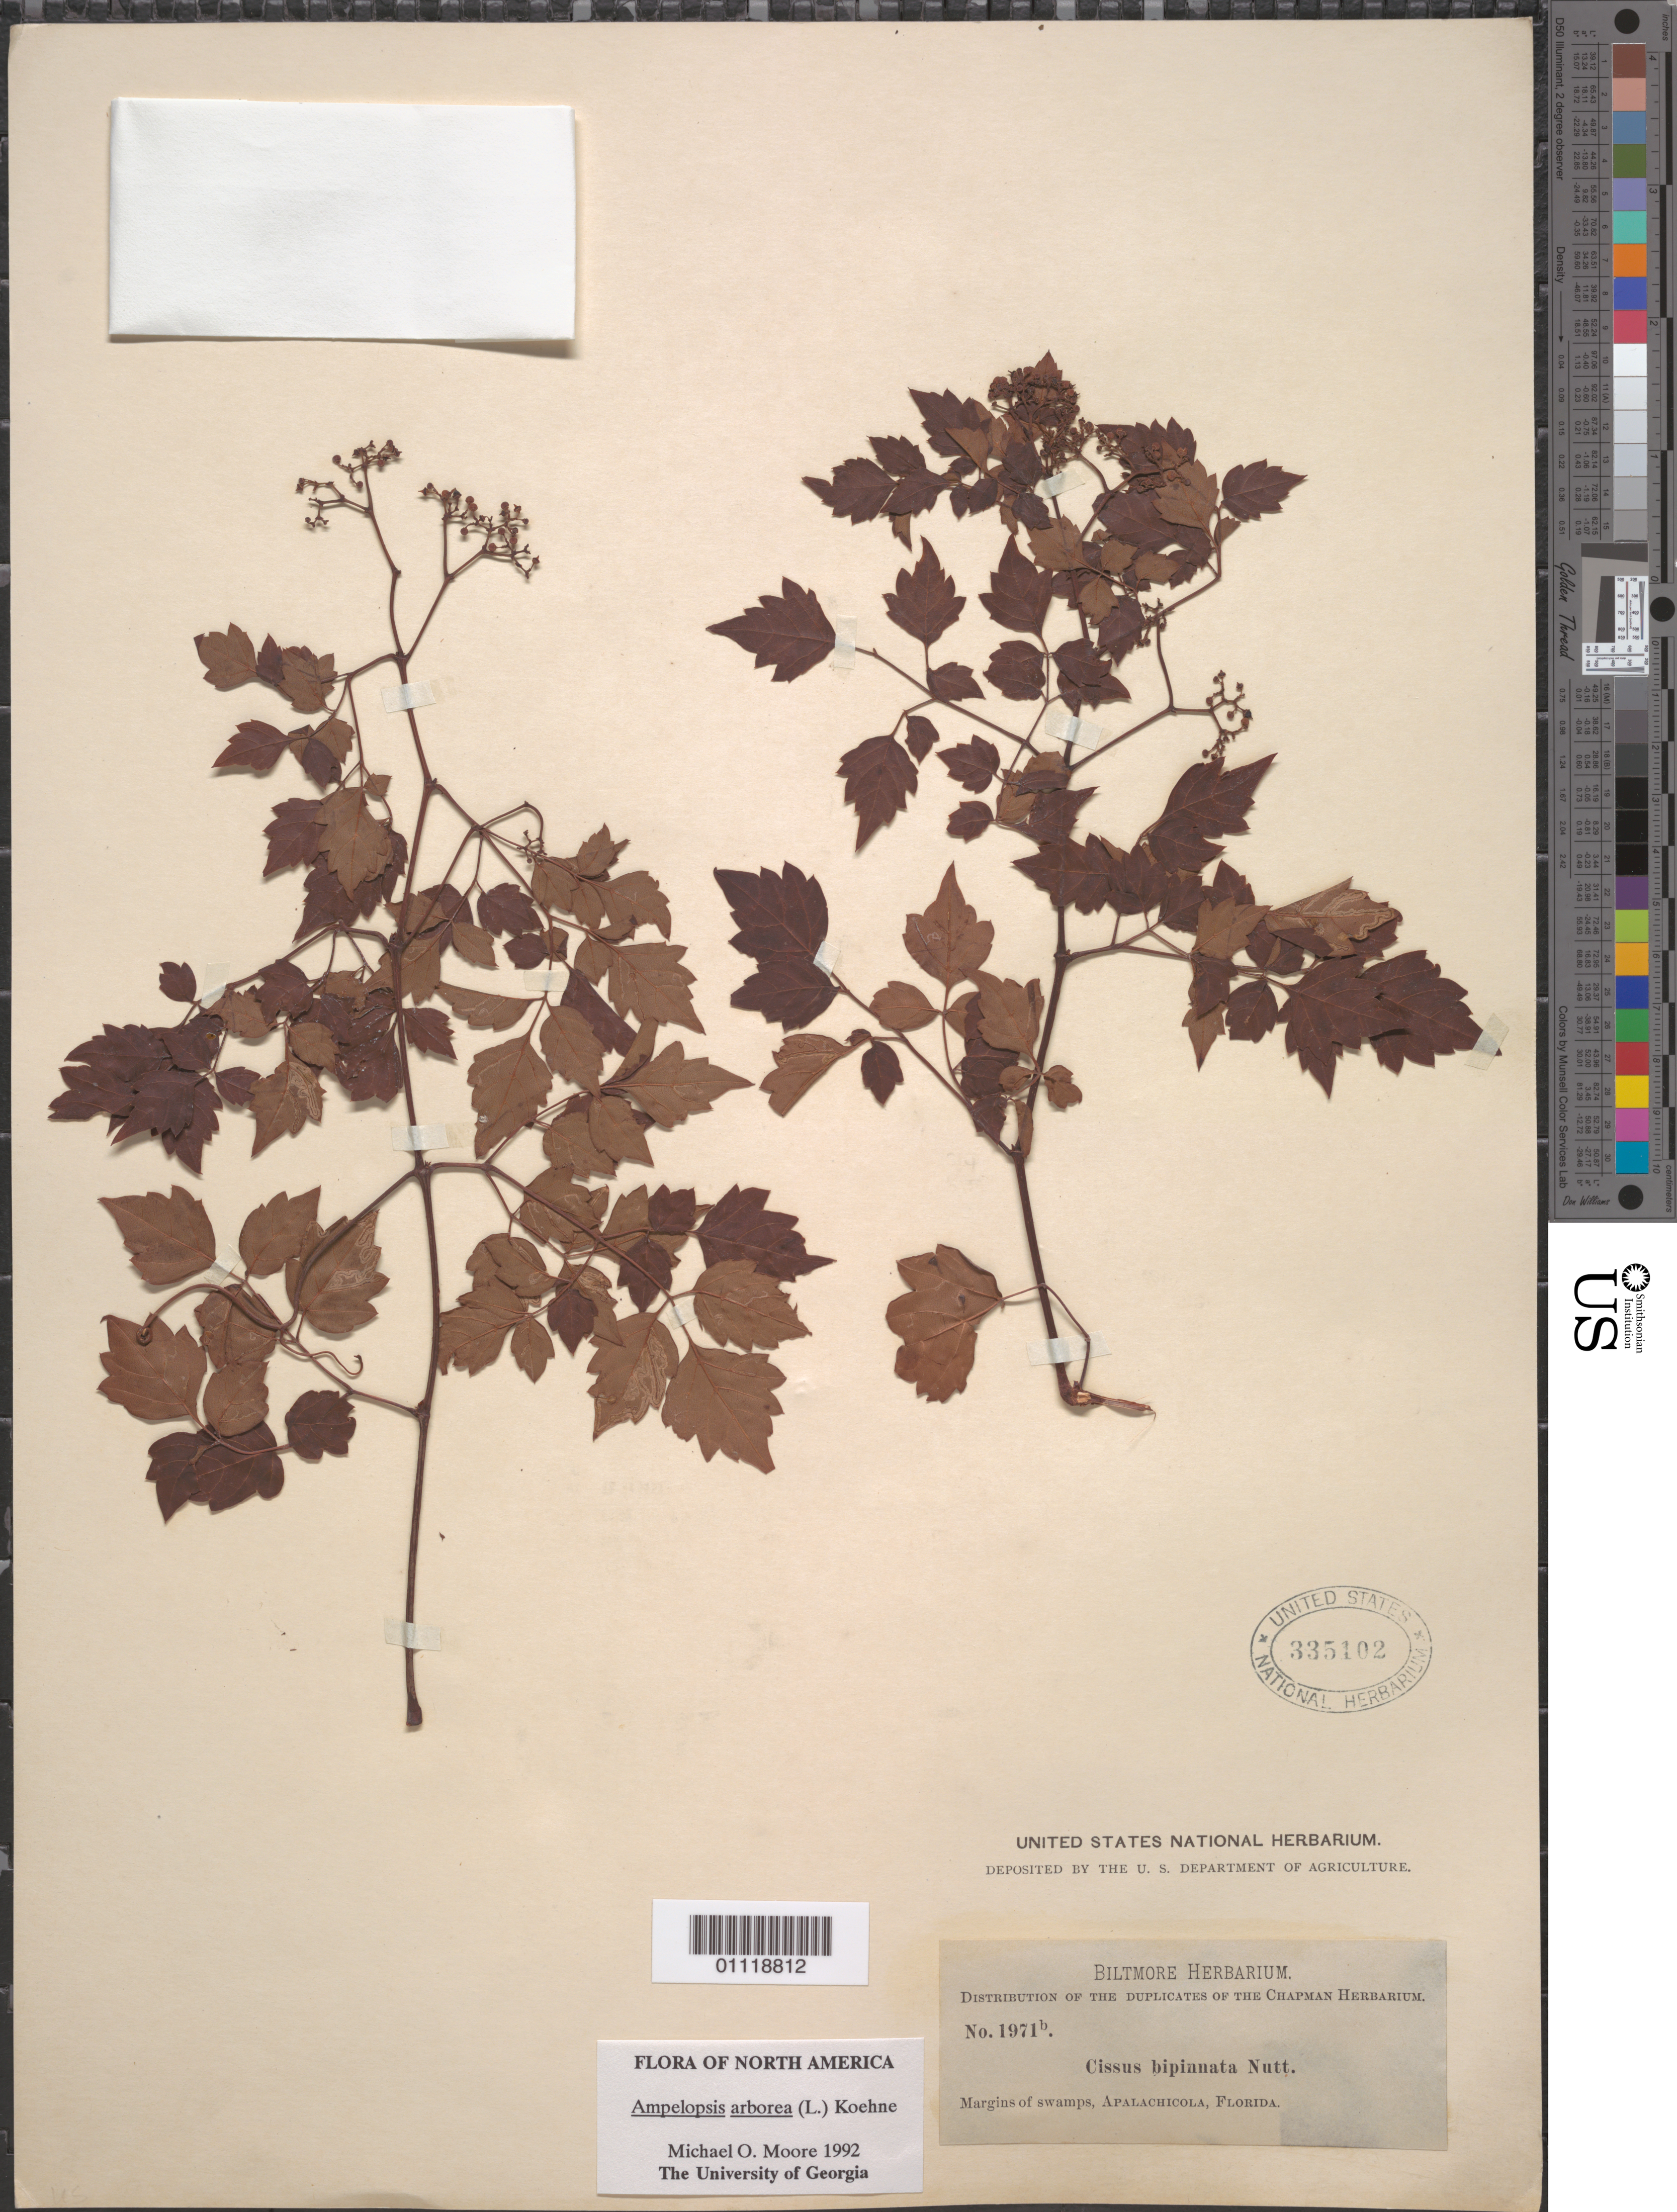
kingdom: Plantae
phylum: Tracheophyta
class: Magnoliopsida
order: Vitales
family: Vitaceae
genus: Ampelopsis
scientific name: Ampelopsis arborea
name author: (L.) Koehne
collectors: ex herb. Biltmore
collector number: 1971 b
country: United States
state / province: Florida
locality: Apalachicola.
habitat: Margins of swamps.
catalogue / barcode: US 335102